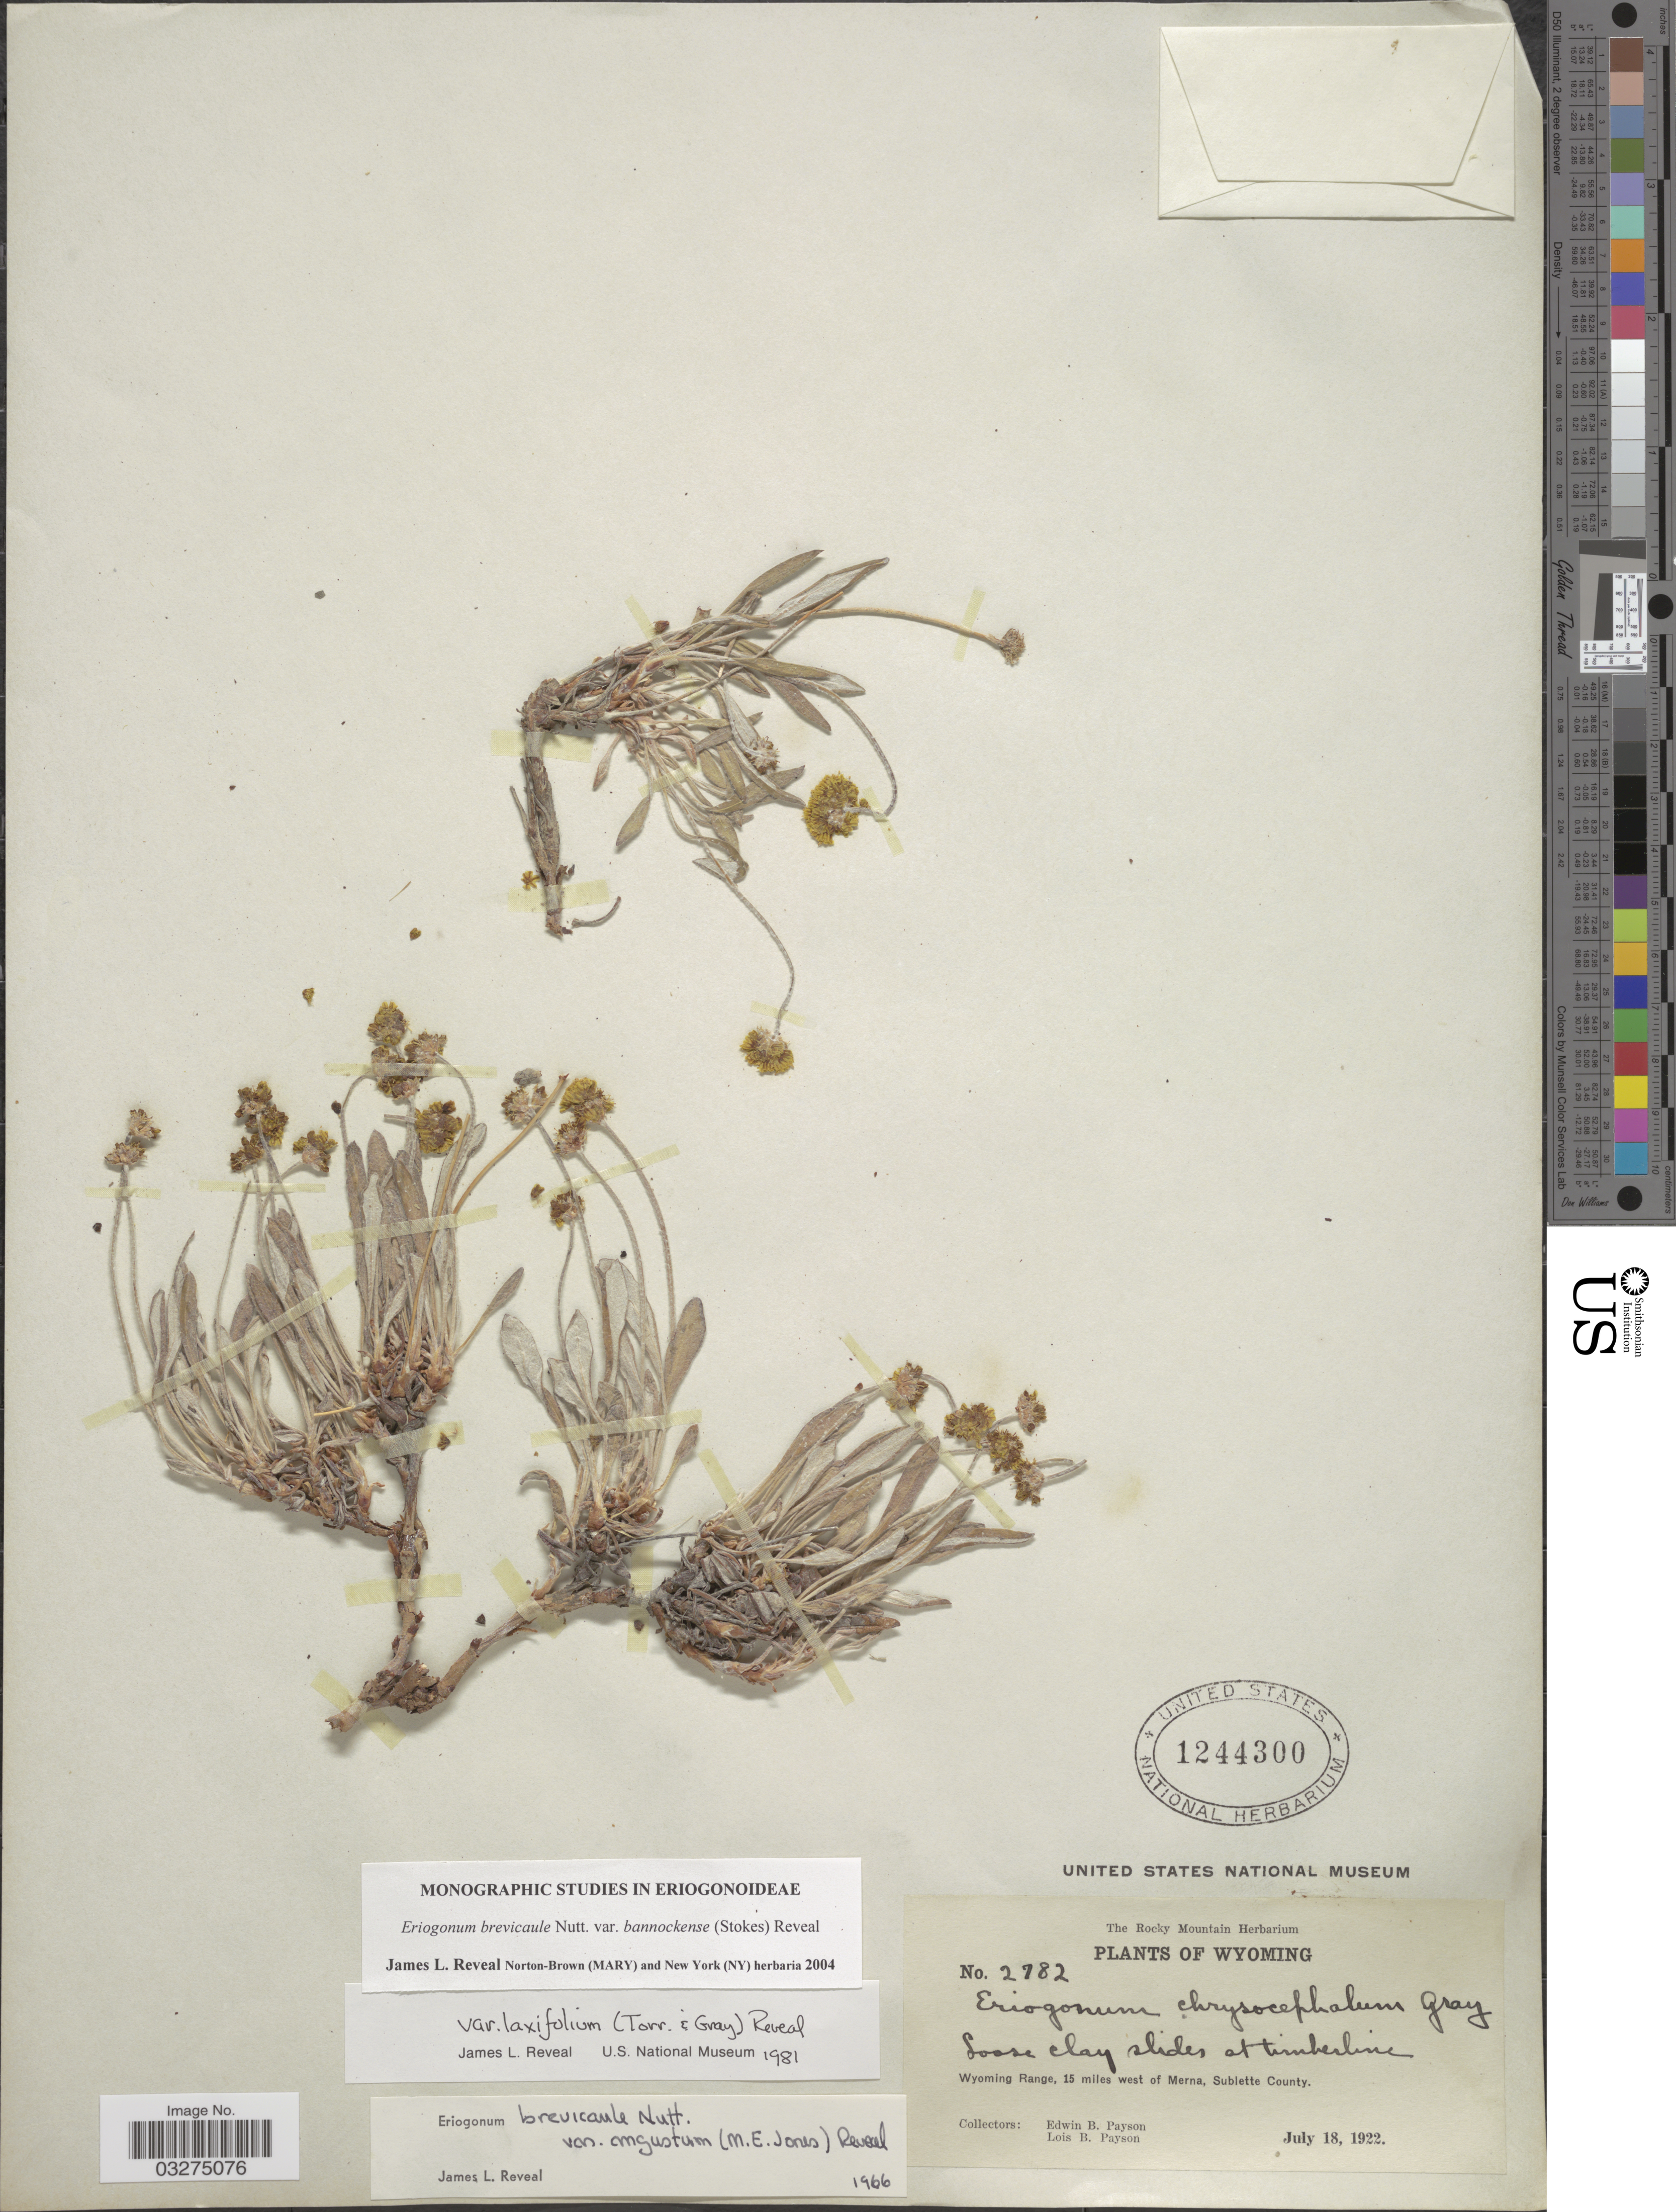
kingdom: Plantae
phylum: Tracheophyta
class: Magnoliopsida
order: Caryophyllales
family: Polygonaceae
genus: Eriogonum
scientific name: Eriogonum brevicaule var. laxifolium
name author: (Torr. & A. Gray) Reveal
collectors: E. B. Payson & L. Payson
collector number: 2782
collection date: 1922-07-18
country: United States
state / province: Wyoming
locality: Wyoming Range, 15 miles west of Merna, Sublette County.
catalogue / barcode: US 1244300